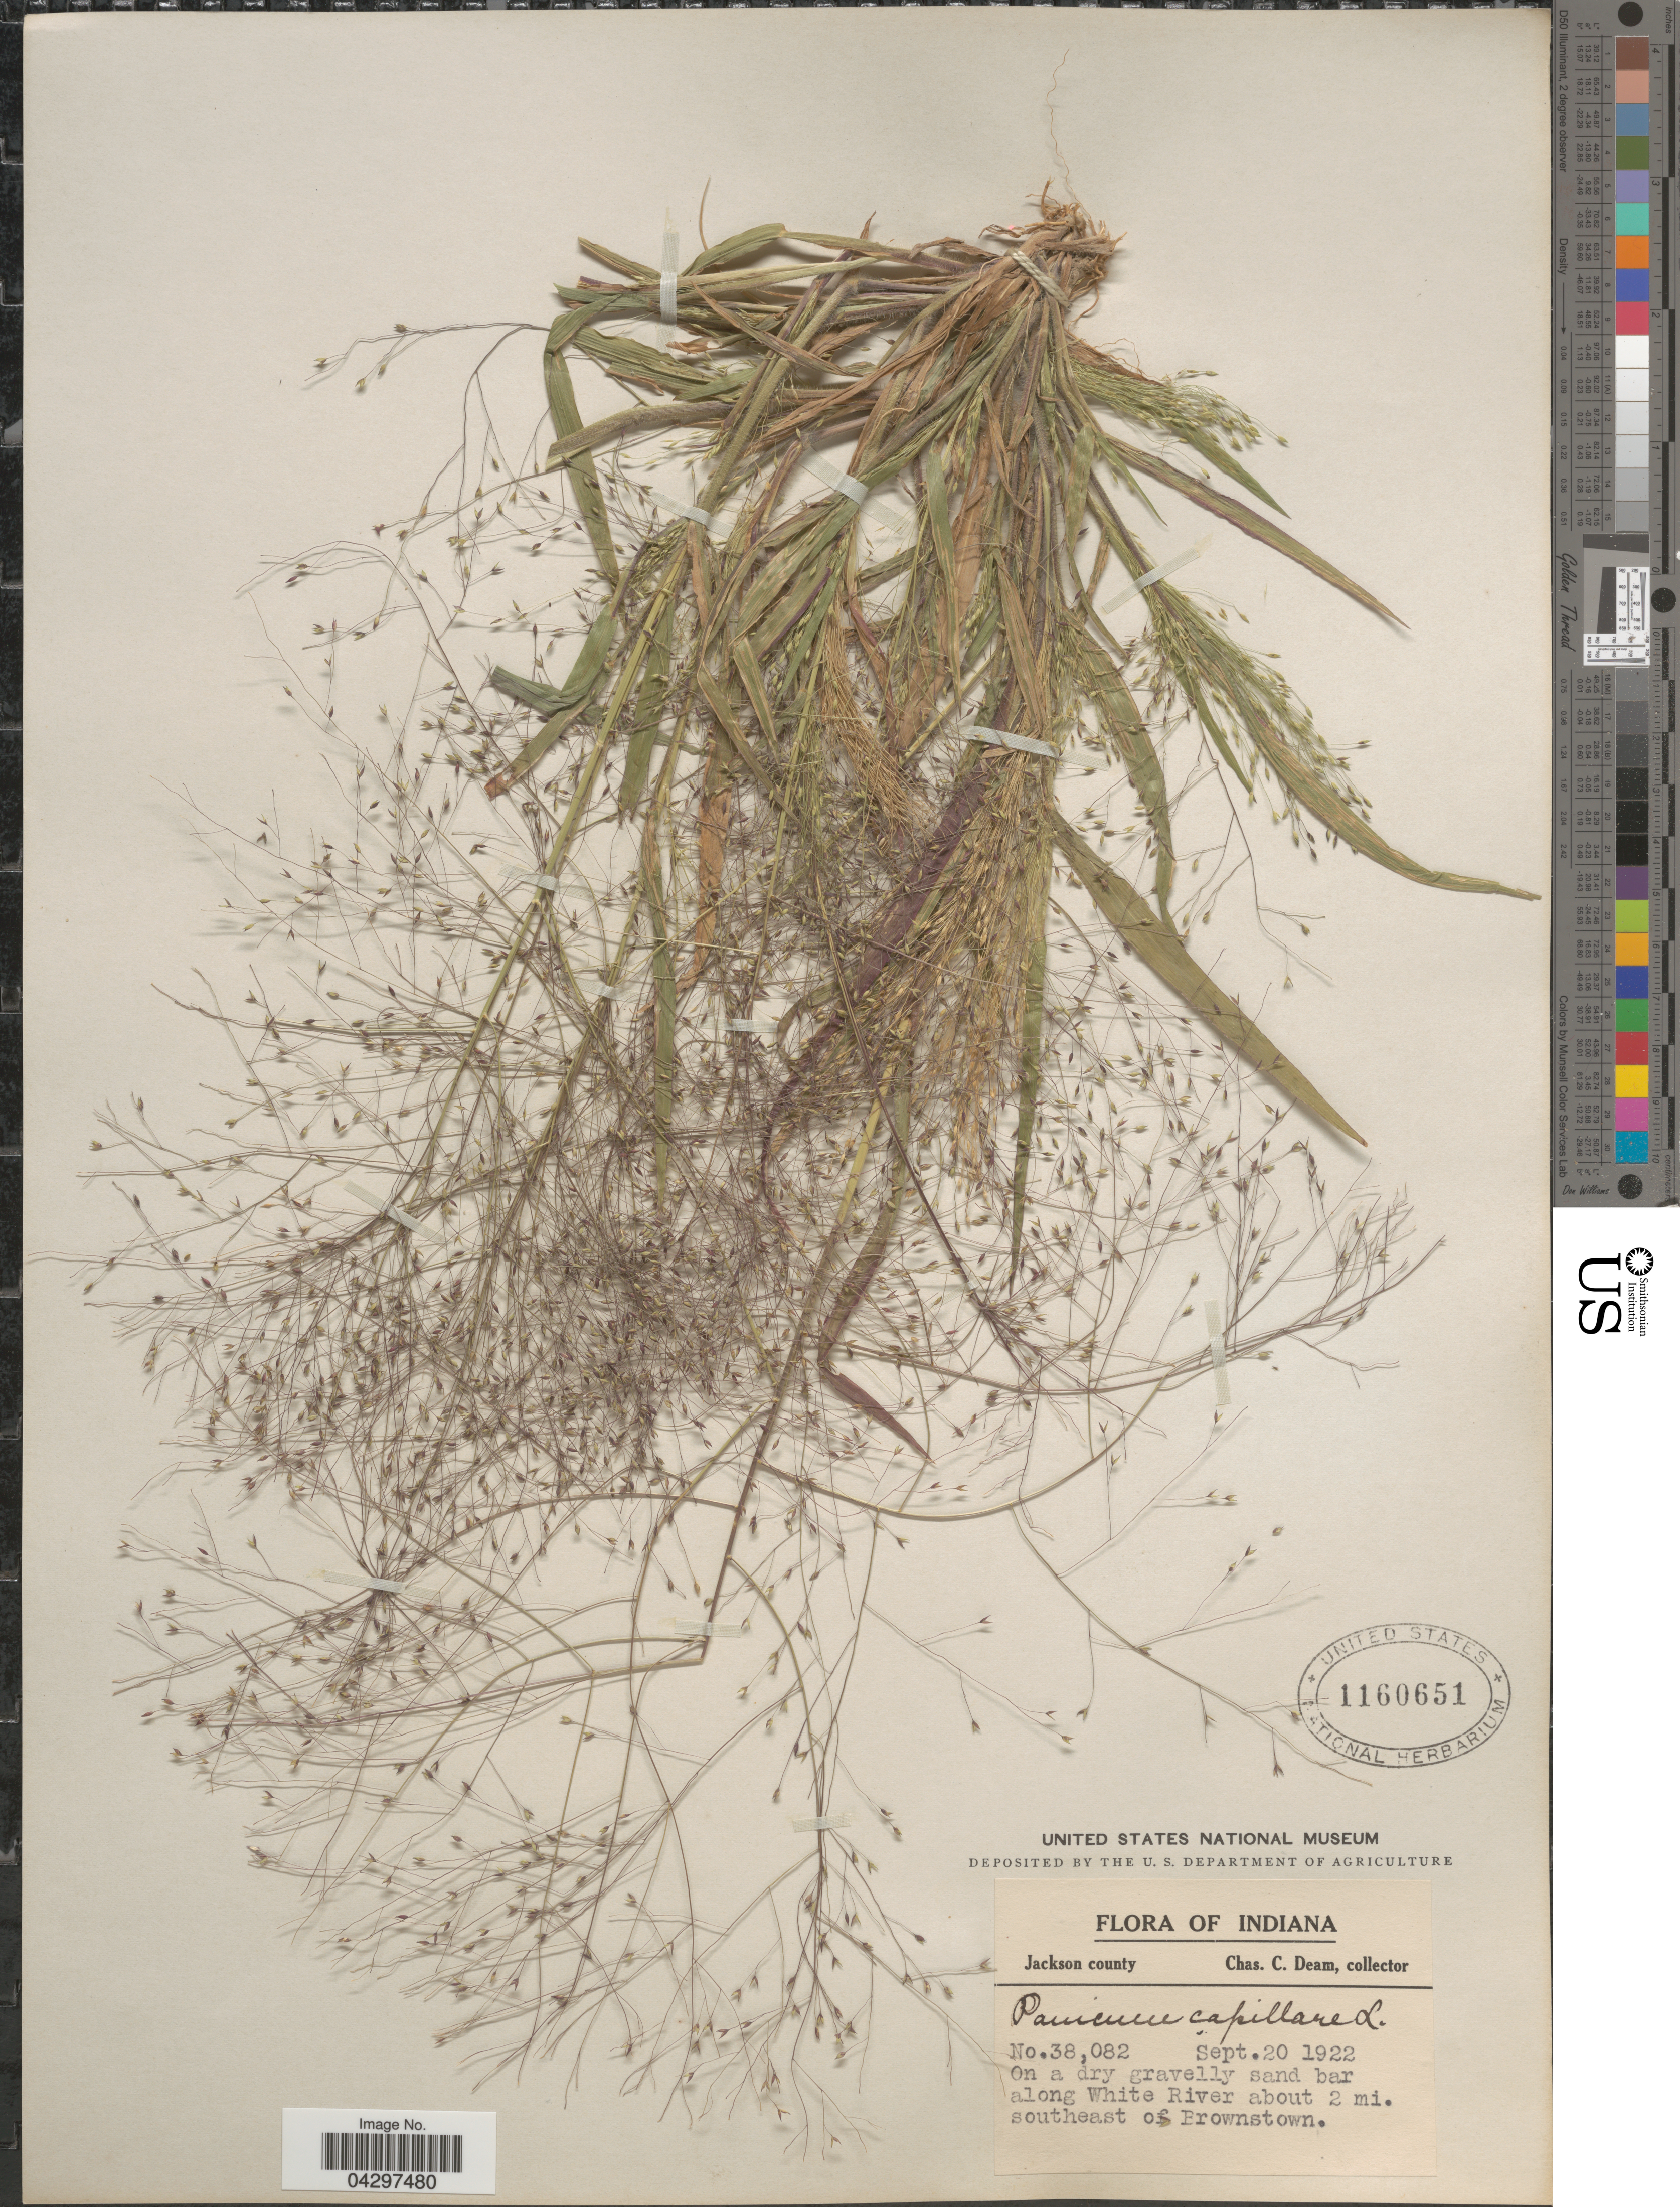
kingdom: Plantae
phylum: Tracheophyta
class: Liliopsida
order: Poales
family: Poaceae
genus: Panicum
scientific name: Panicum capillare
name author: L.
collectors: C. C. Deam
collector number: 38082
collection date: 1922-09-20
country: United States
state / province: Indiana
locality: Jackson county. On a dry gravelly sand bar along White River about 2 mi. southeast of Brownstown.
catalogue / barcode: US 1160651